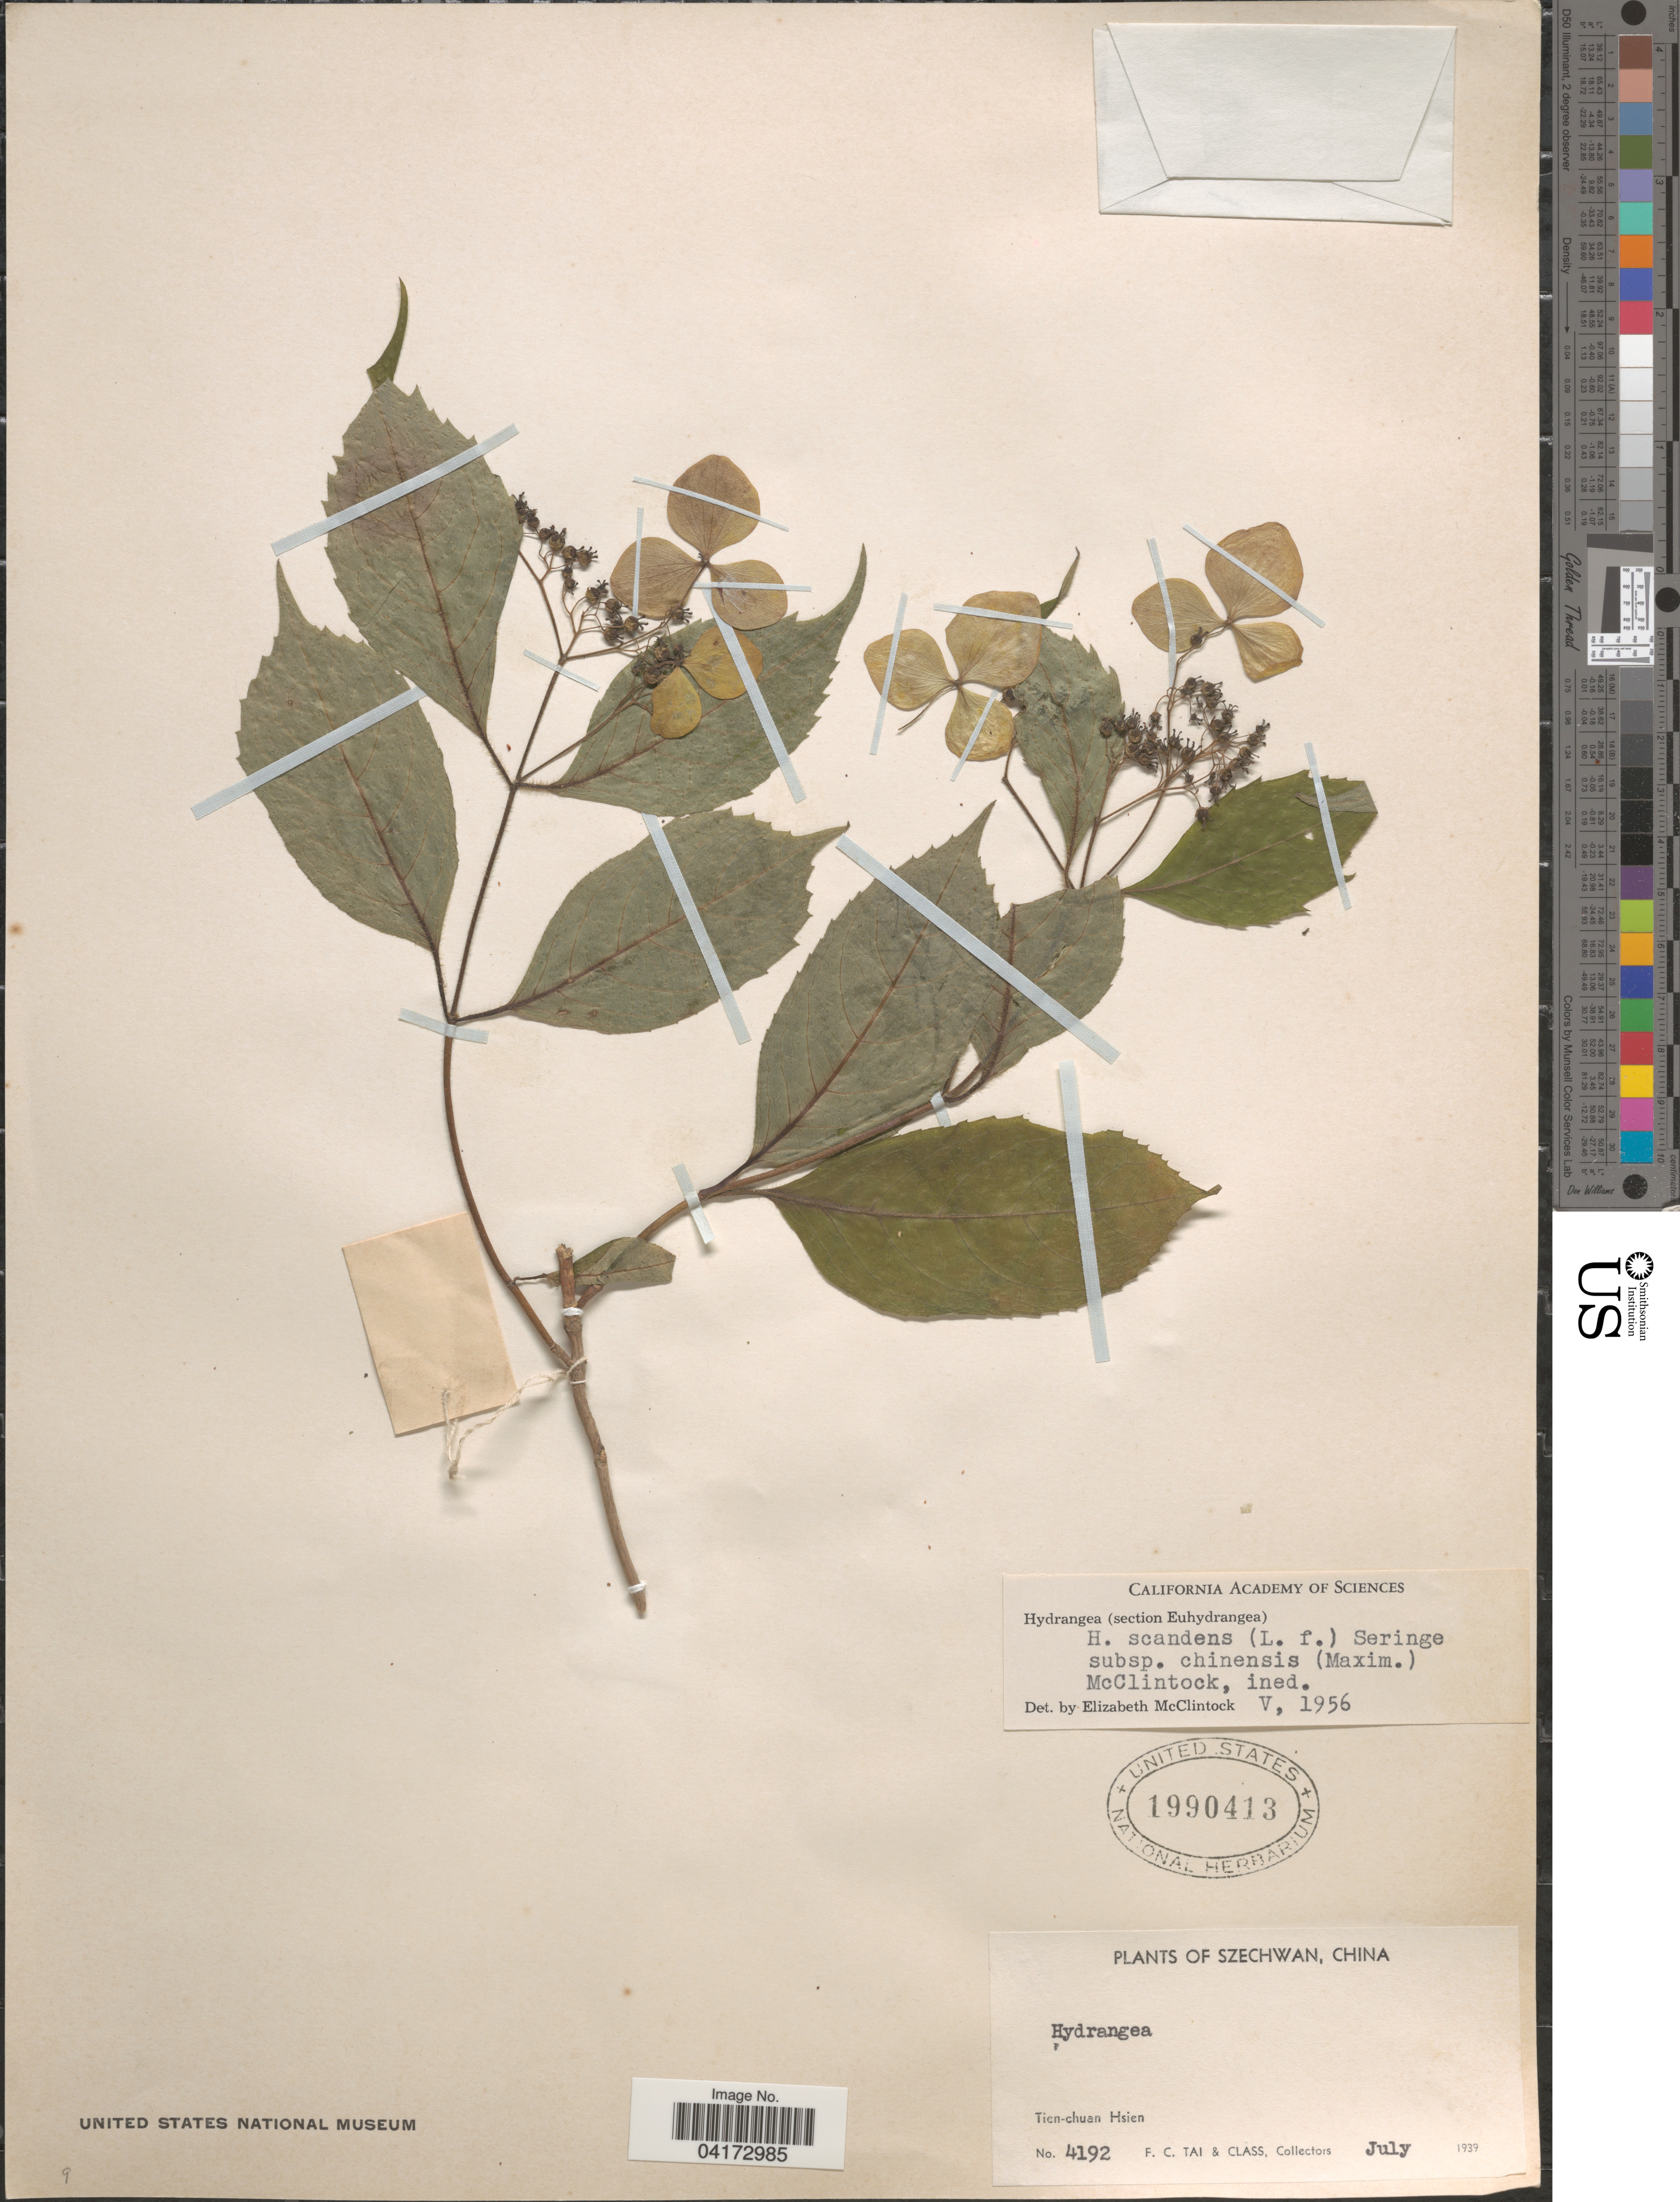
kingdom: Plantae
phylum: Tracheophyta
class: Magnoliopsida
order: Cornales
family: Hydrangeaceae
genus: Hydrangea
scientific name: Hydrangea scandens subsp. chinensis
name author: (Maxim.) E. M. McClint.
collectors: F. Tai & Class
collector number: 4192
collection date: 1939-07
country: China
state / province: Sichuan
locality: Szechwan. Tien-chuan Hsien.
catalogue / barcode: US 1990413